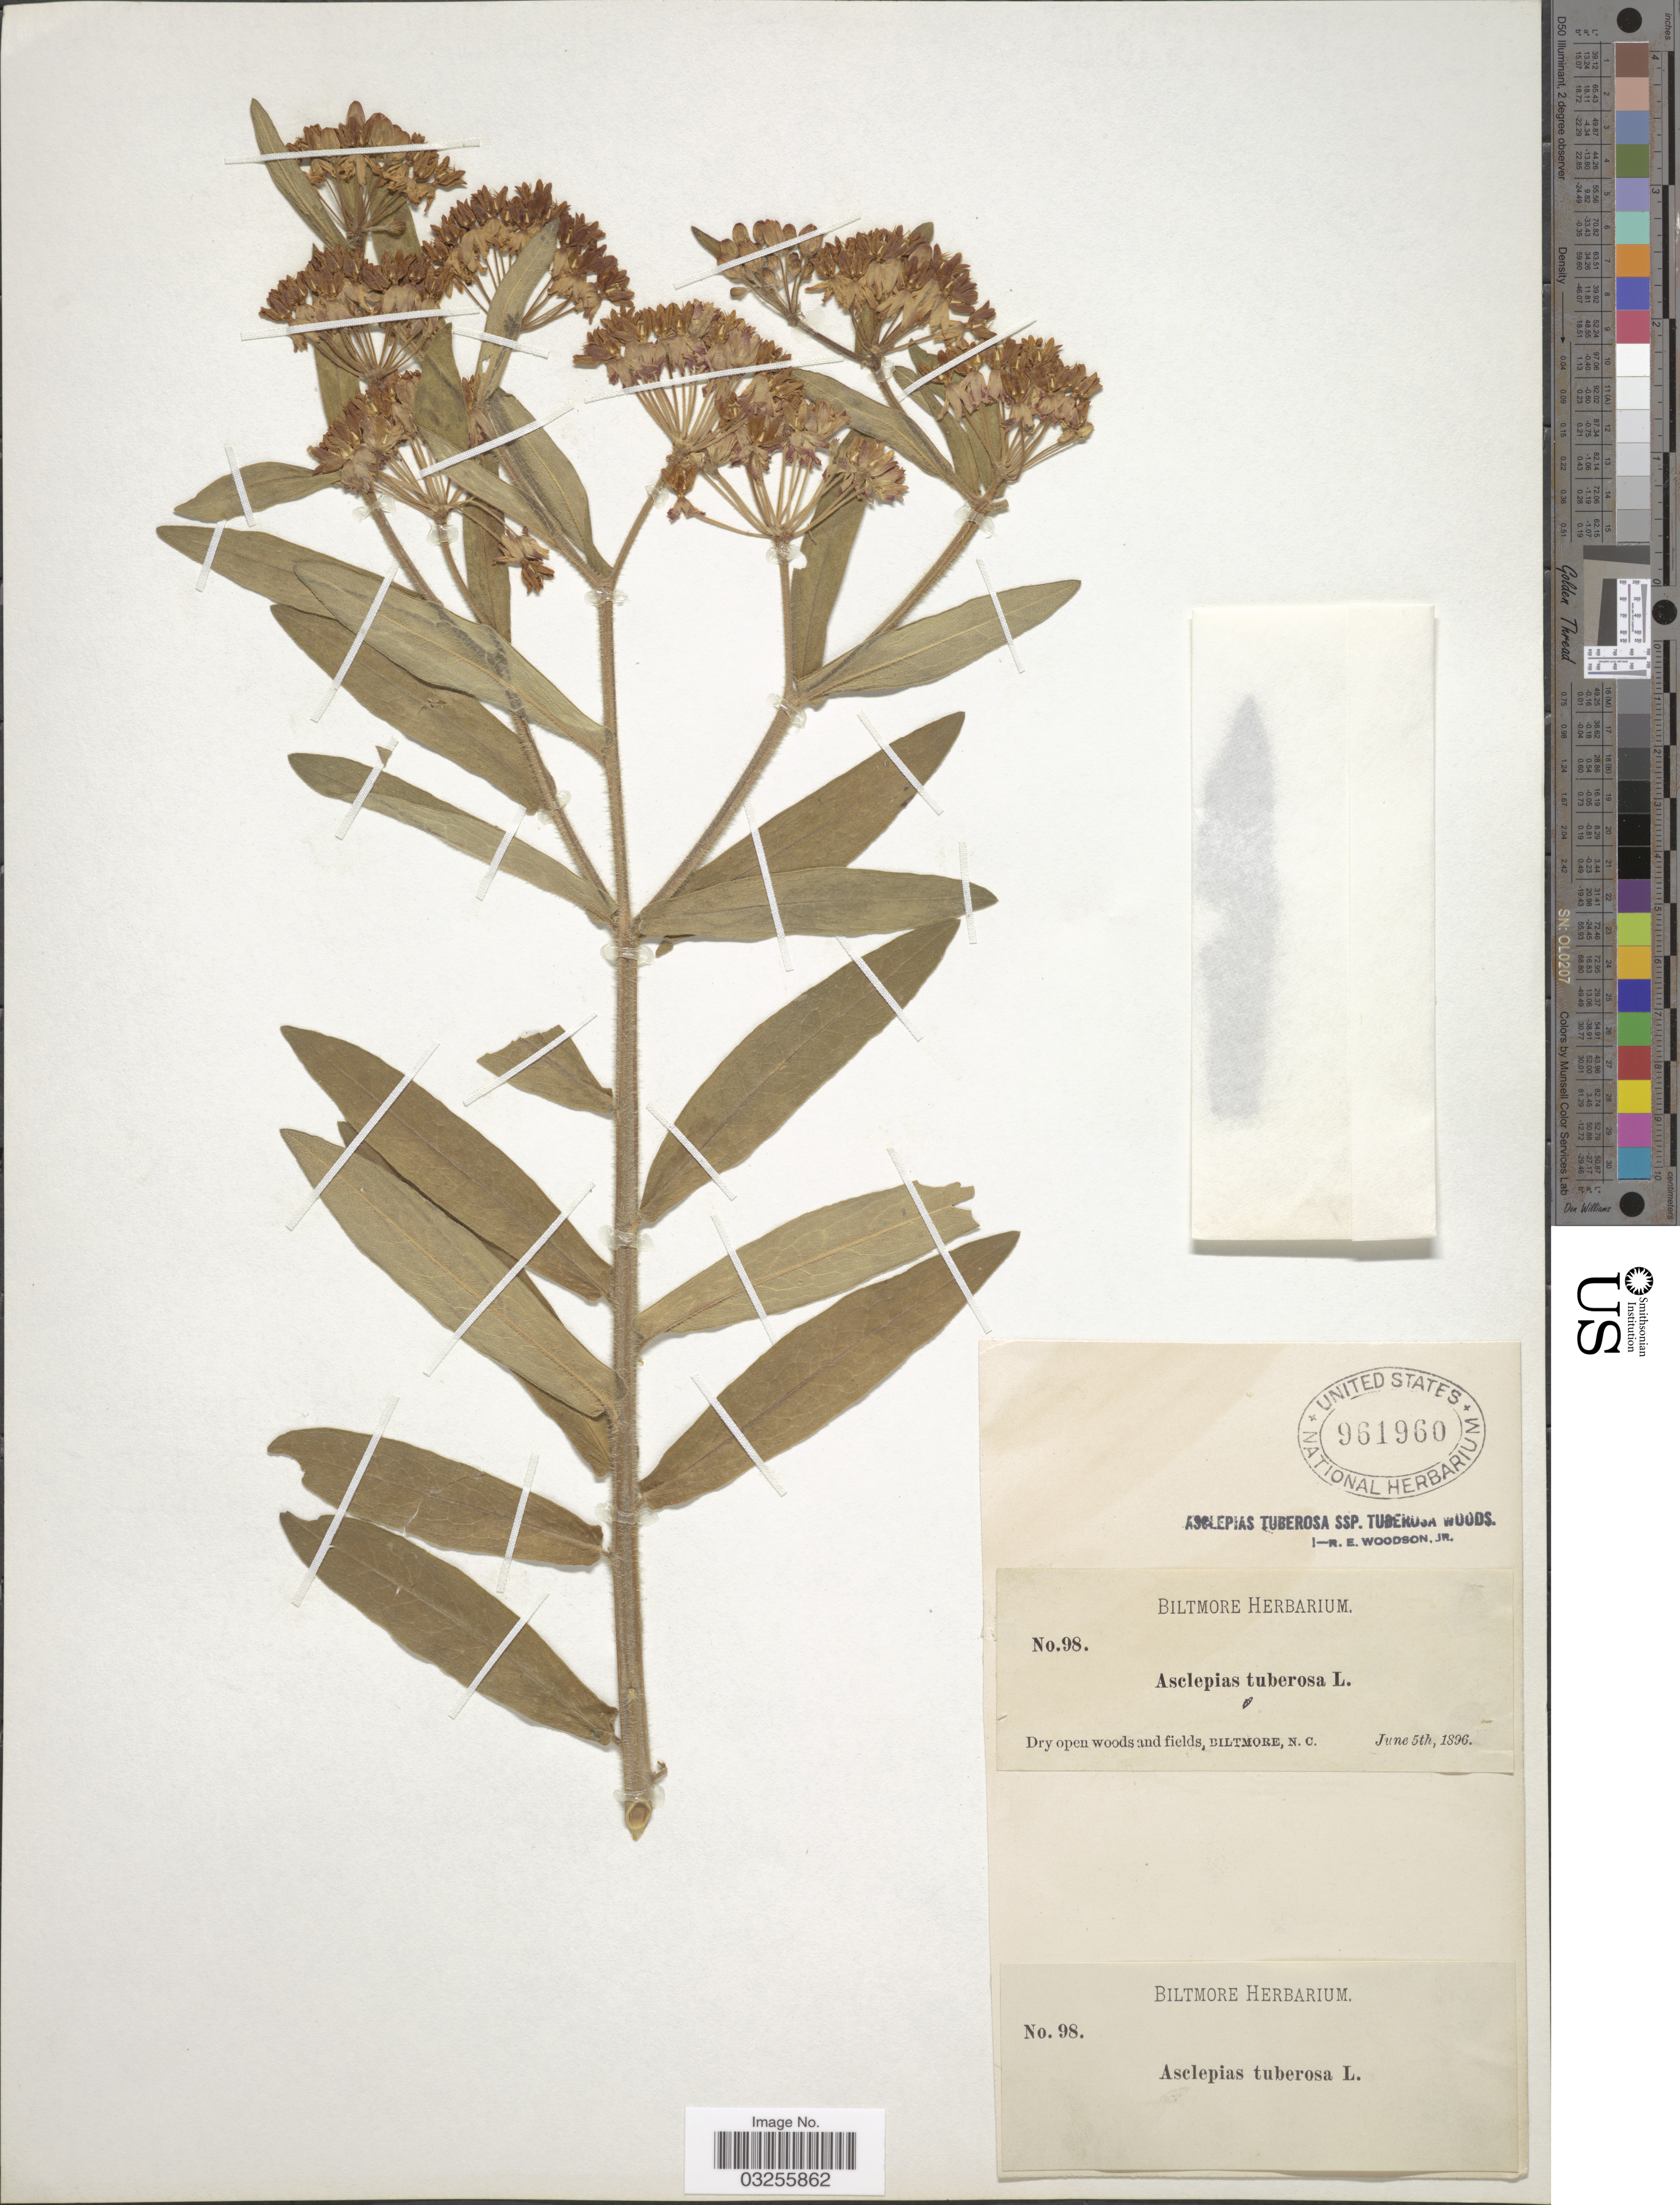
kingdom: Plantae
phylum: Tracheophyta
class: Magnoliopsida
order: Gentianales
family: Apocynaceae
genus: Asclepias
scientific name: Asclepias tuberosa subsp. interior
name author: Woodson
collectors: ex herb. Biltmore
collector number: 98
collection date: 1896-06-05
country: United States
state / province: North Carolina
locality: Biltmore.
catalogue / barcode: US 961960